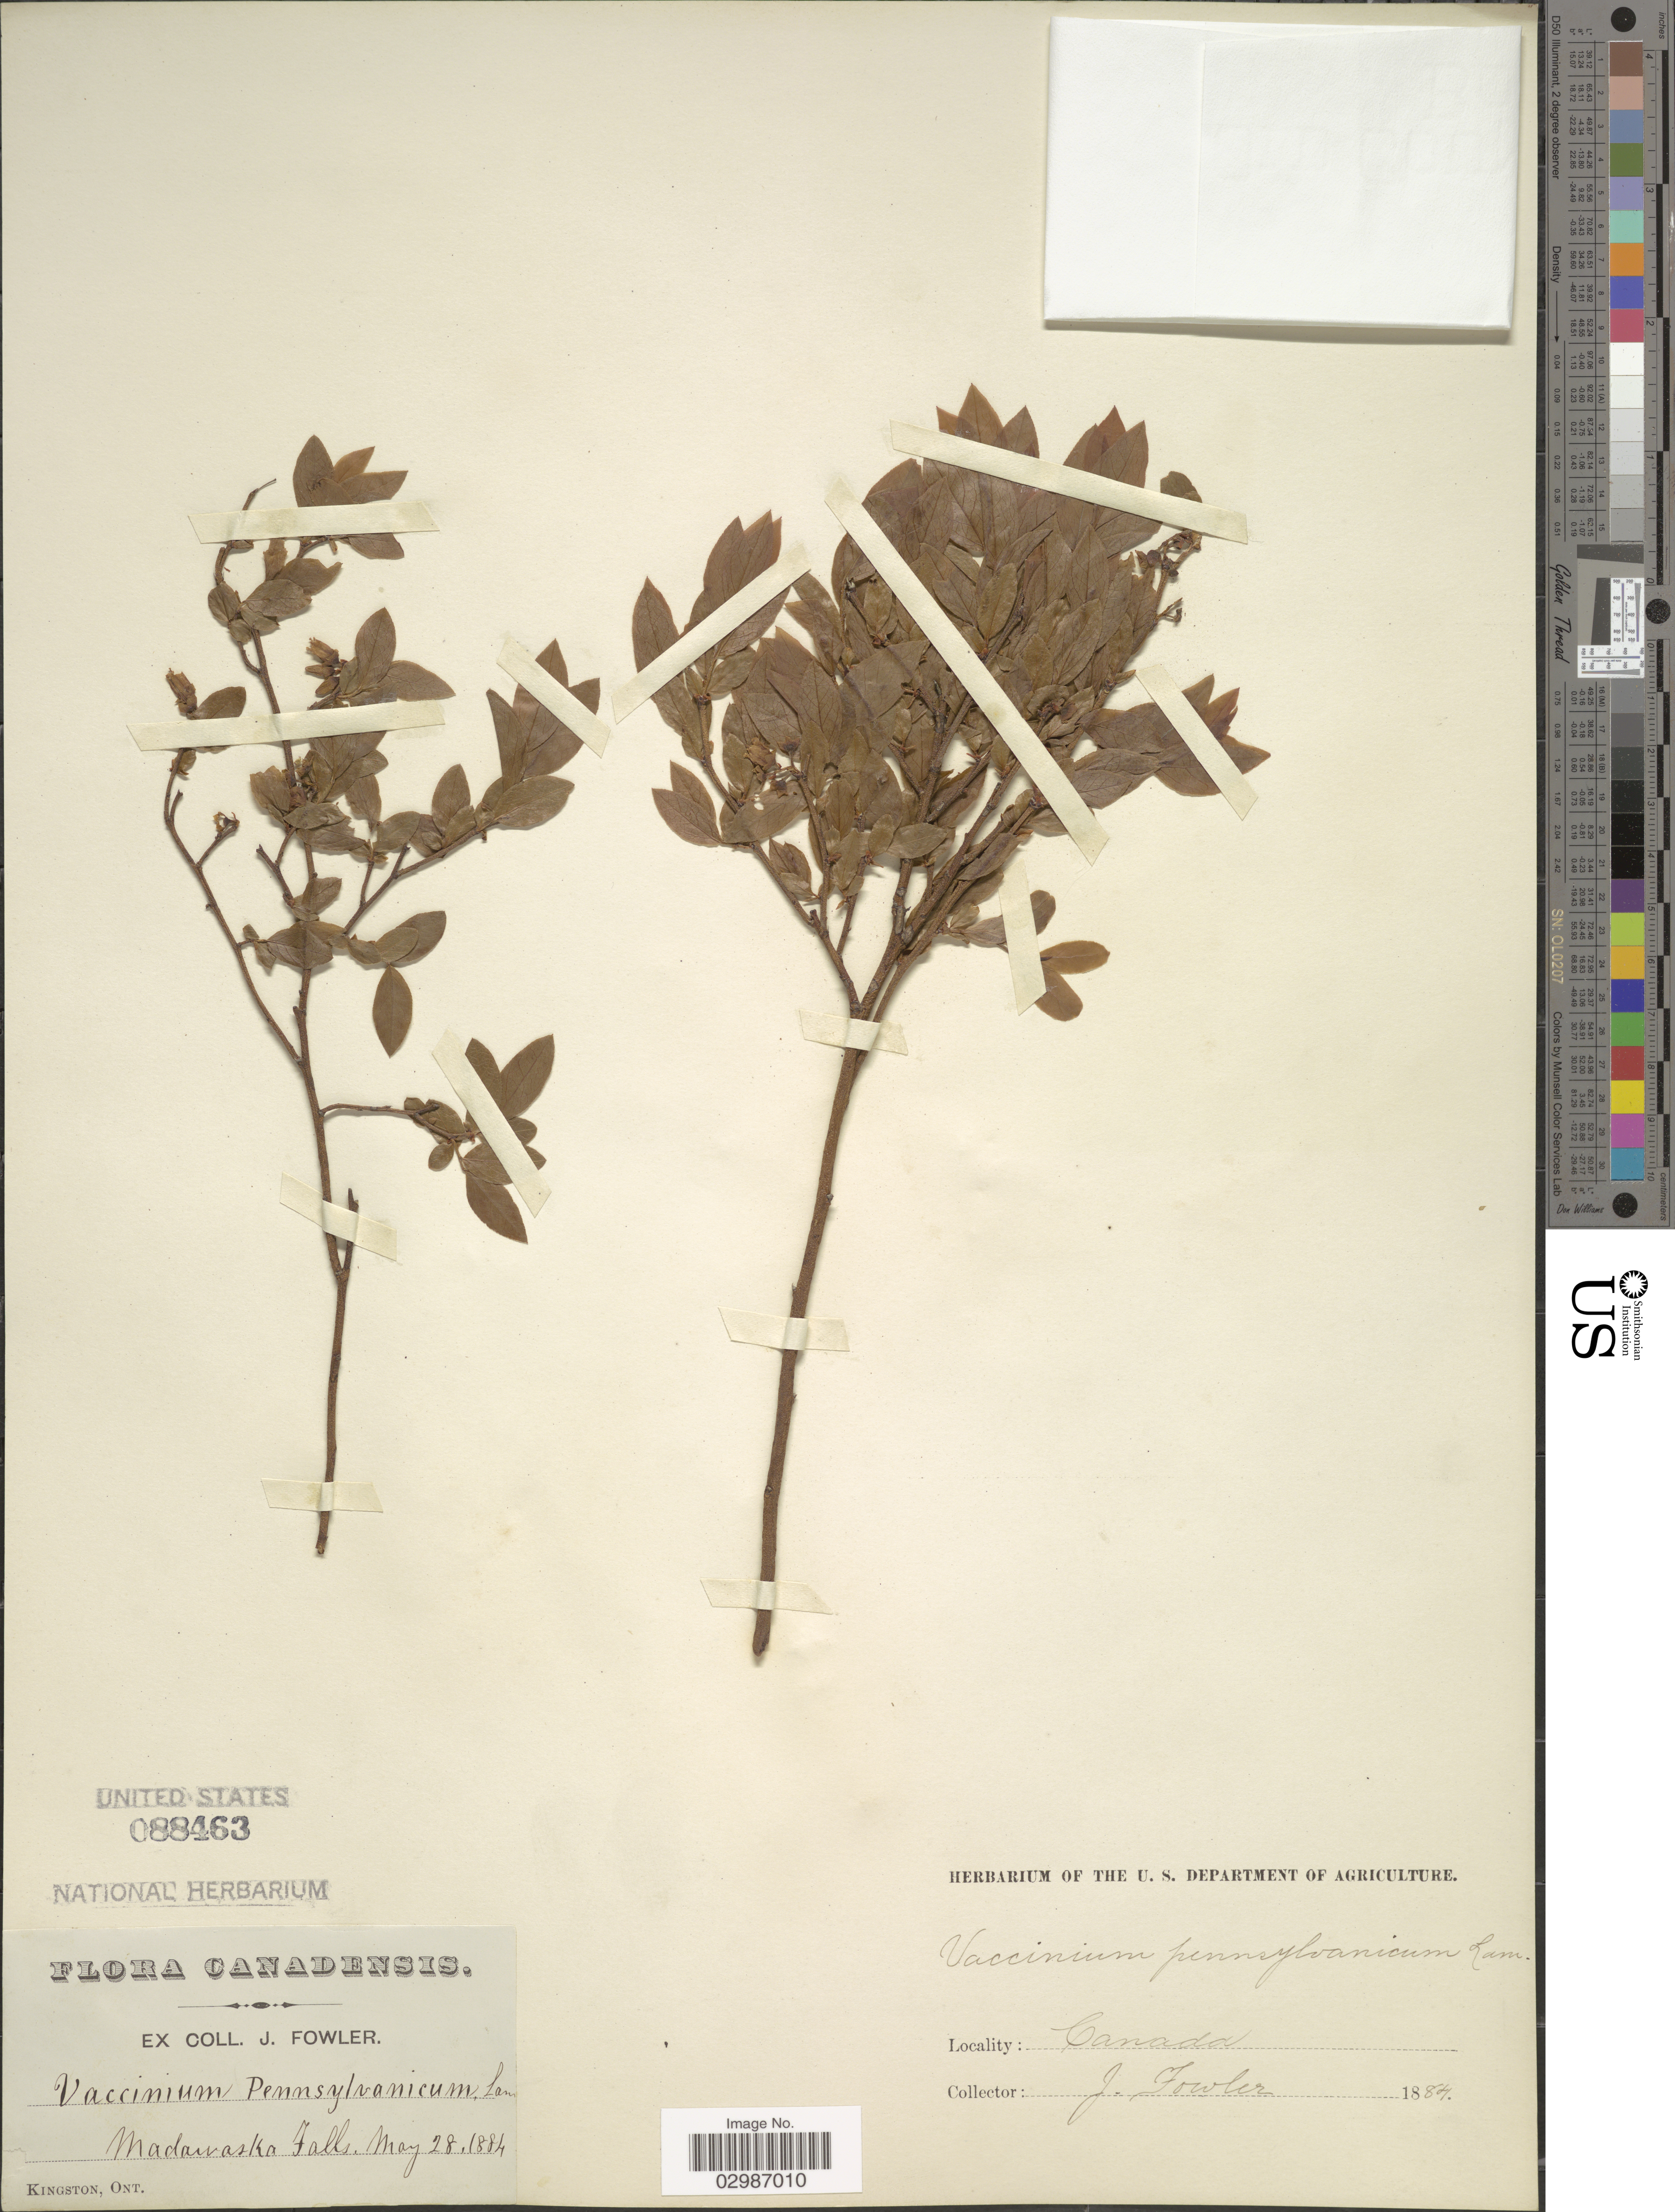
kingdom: Plantae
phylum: Tracheophyta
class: Magnoliopsida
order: Ericales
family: Ericaceae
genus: Vaccinium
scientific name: Vaccinium angustifolium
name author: Aiton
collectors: J. Fowler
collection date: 1884-05-28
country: Canada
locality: Madawaska Falls.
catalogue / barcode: US 88463